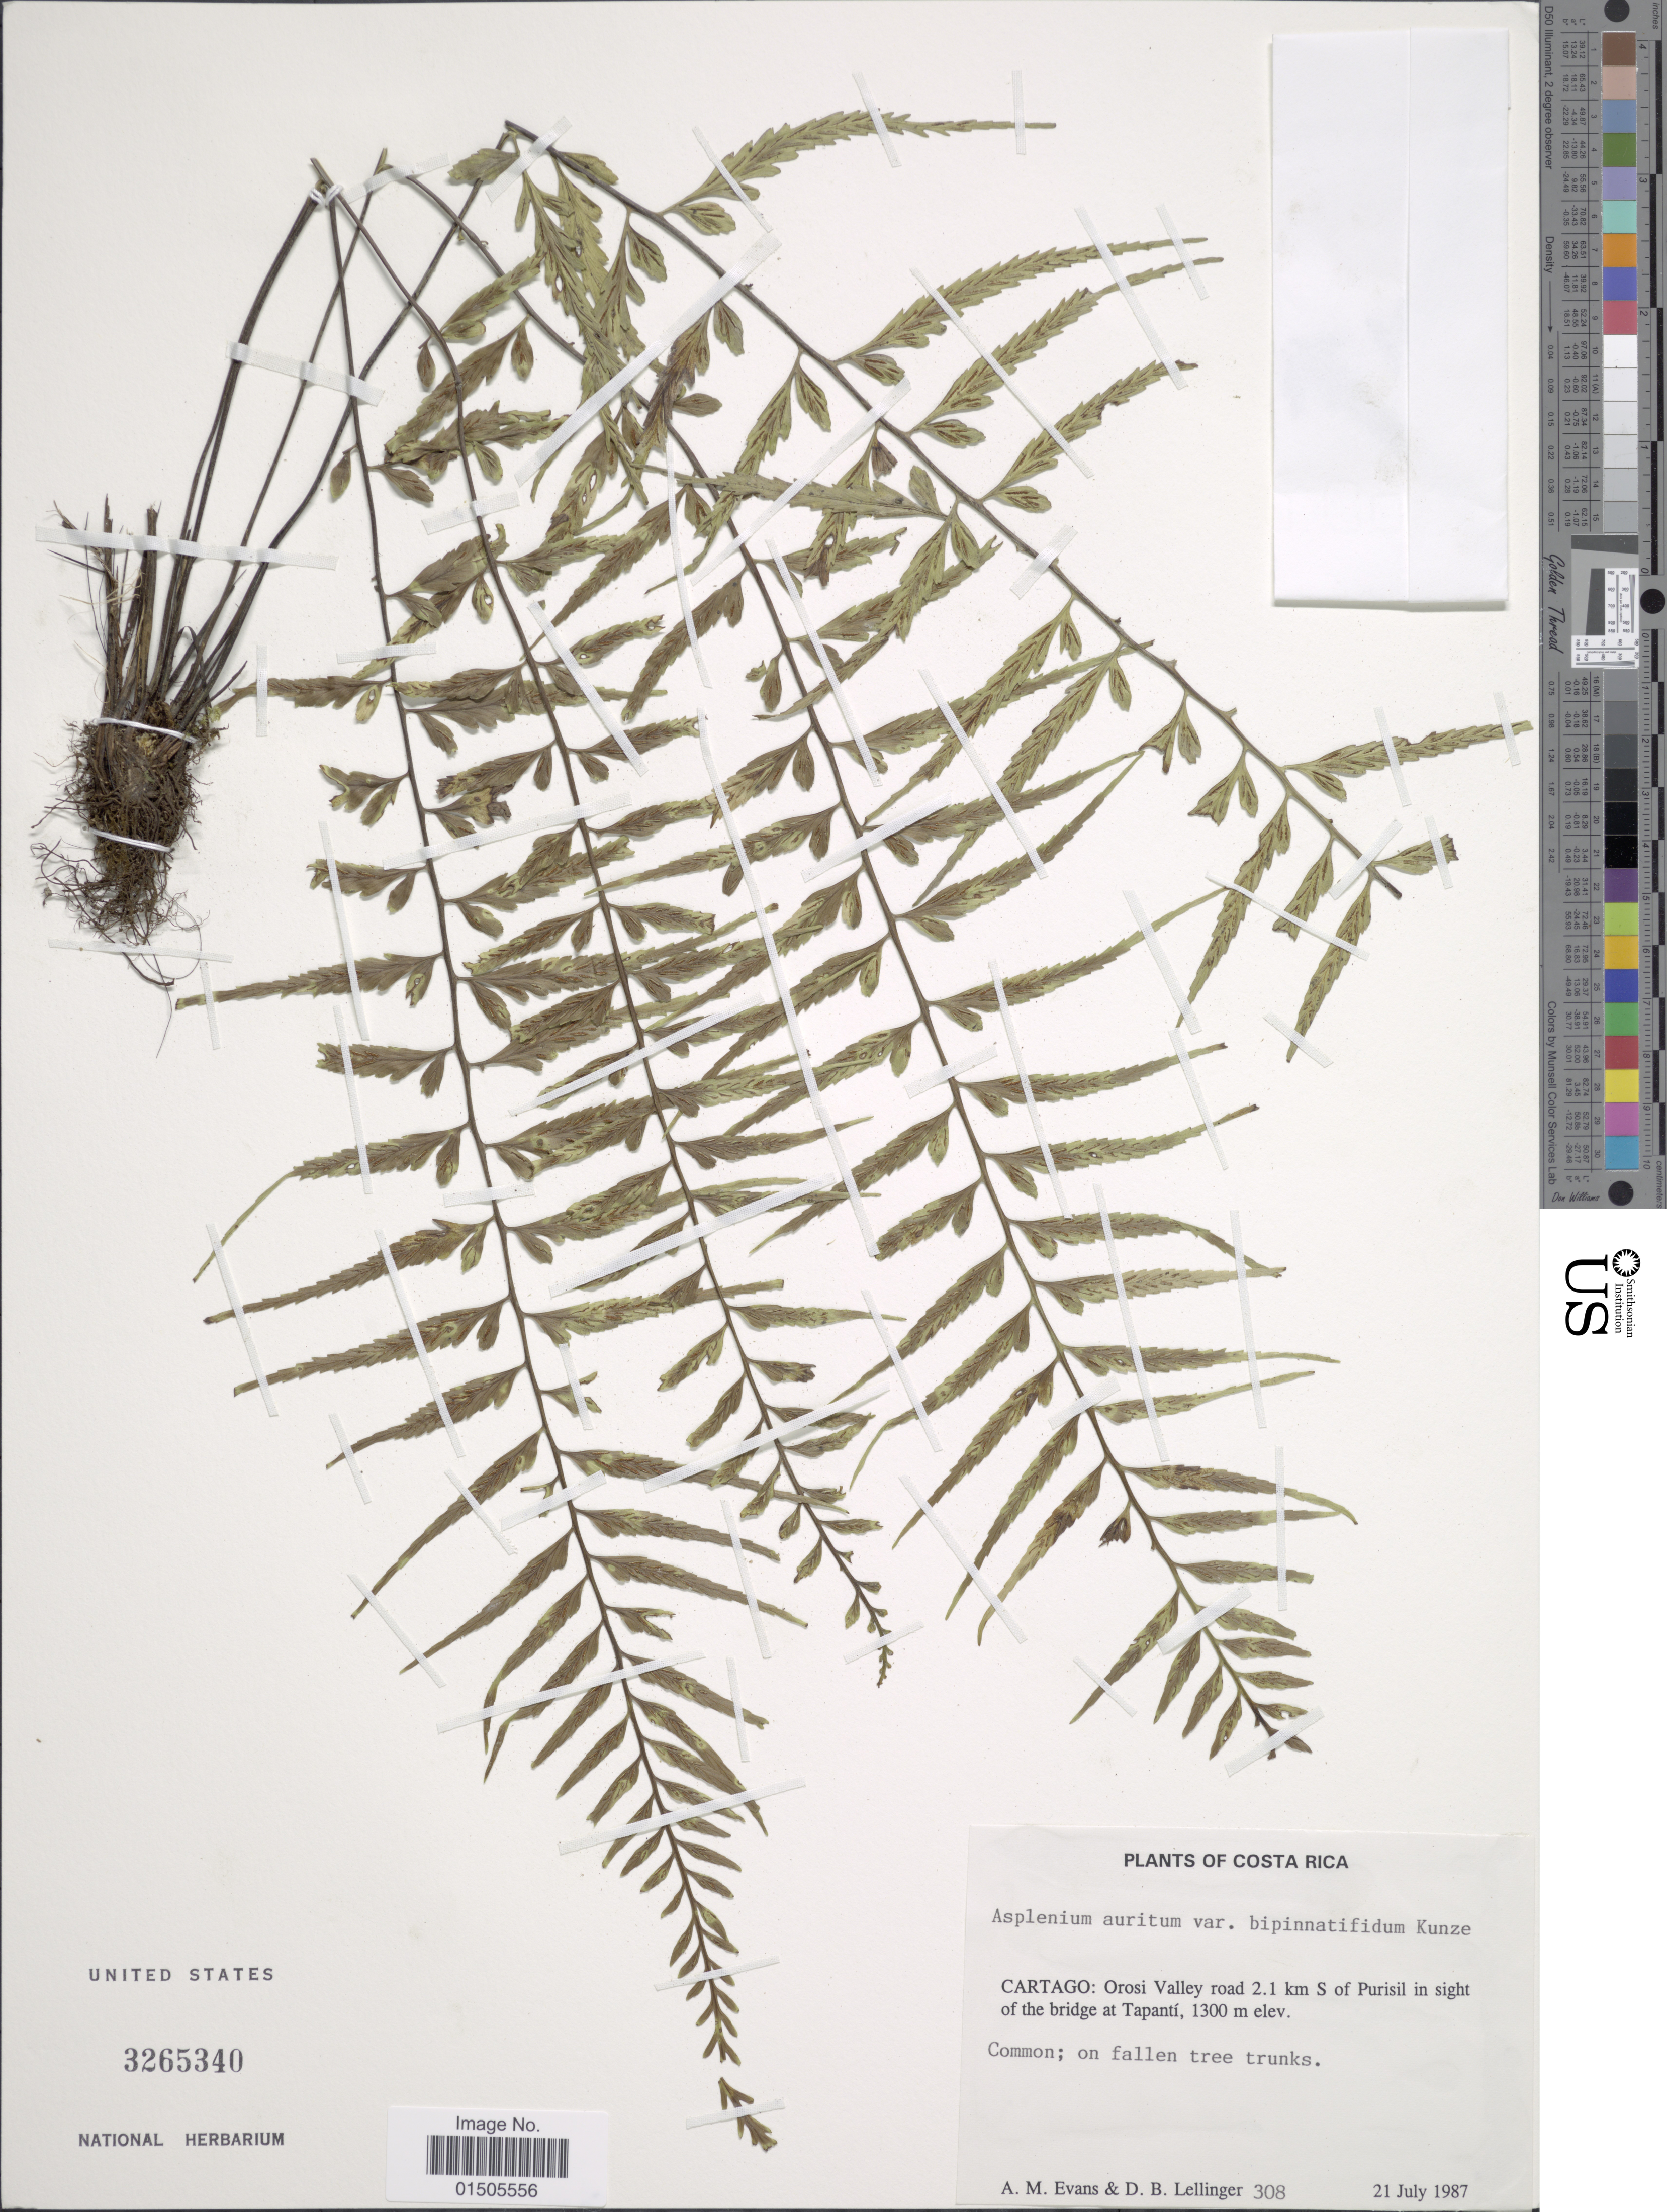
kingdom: Plantae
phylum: Tracheophyta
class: Polypodiopsida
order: Polypodiales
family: Aspleniaceae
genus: Asplenium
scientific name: Asplenium auritum var. bipinnatifidum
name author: Kunze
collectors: A. M. Evans & D. B. Lellinger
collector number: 308*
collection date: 1987-07-21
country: Costa Rica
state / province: Cartago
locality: Orosi Valley road 2.1 km S. of Purisil in sight of the bridge at Tapanti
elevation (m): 1300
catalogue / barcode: US 3265340